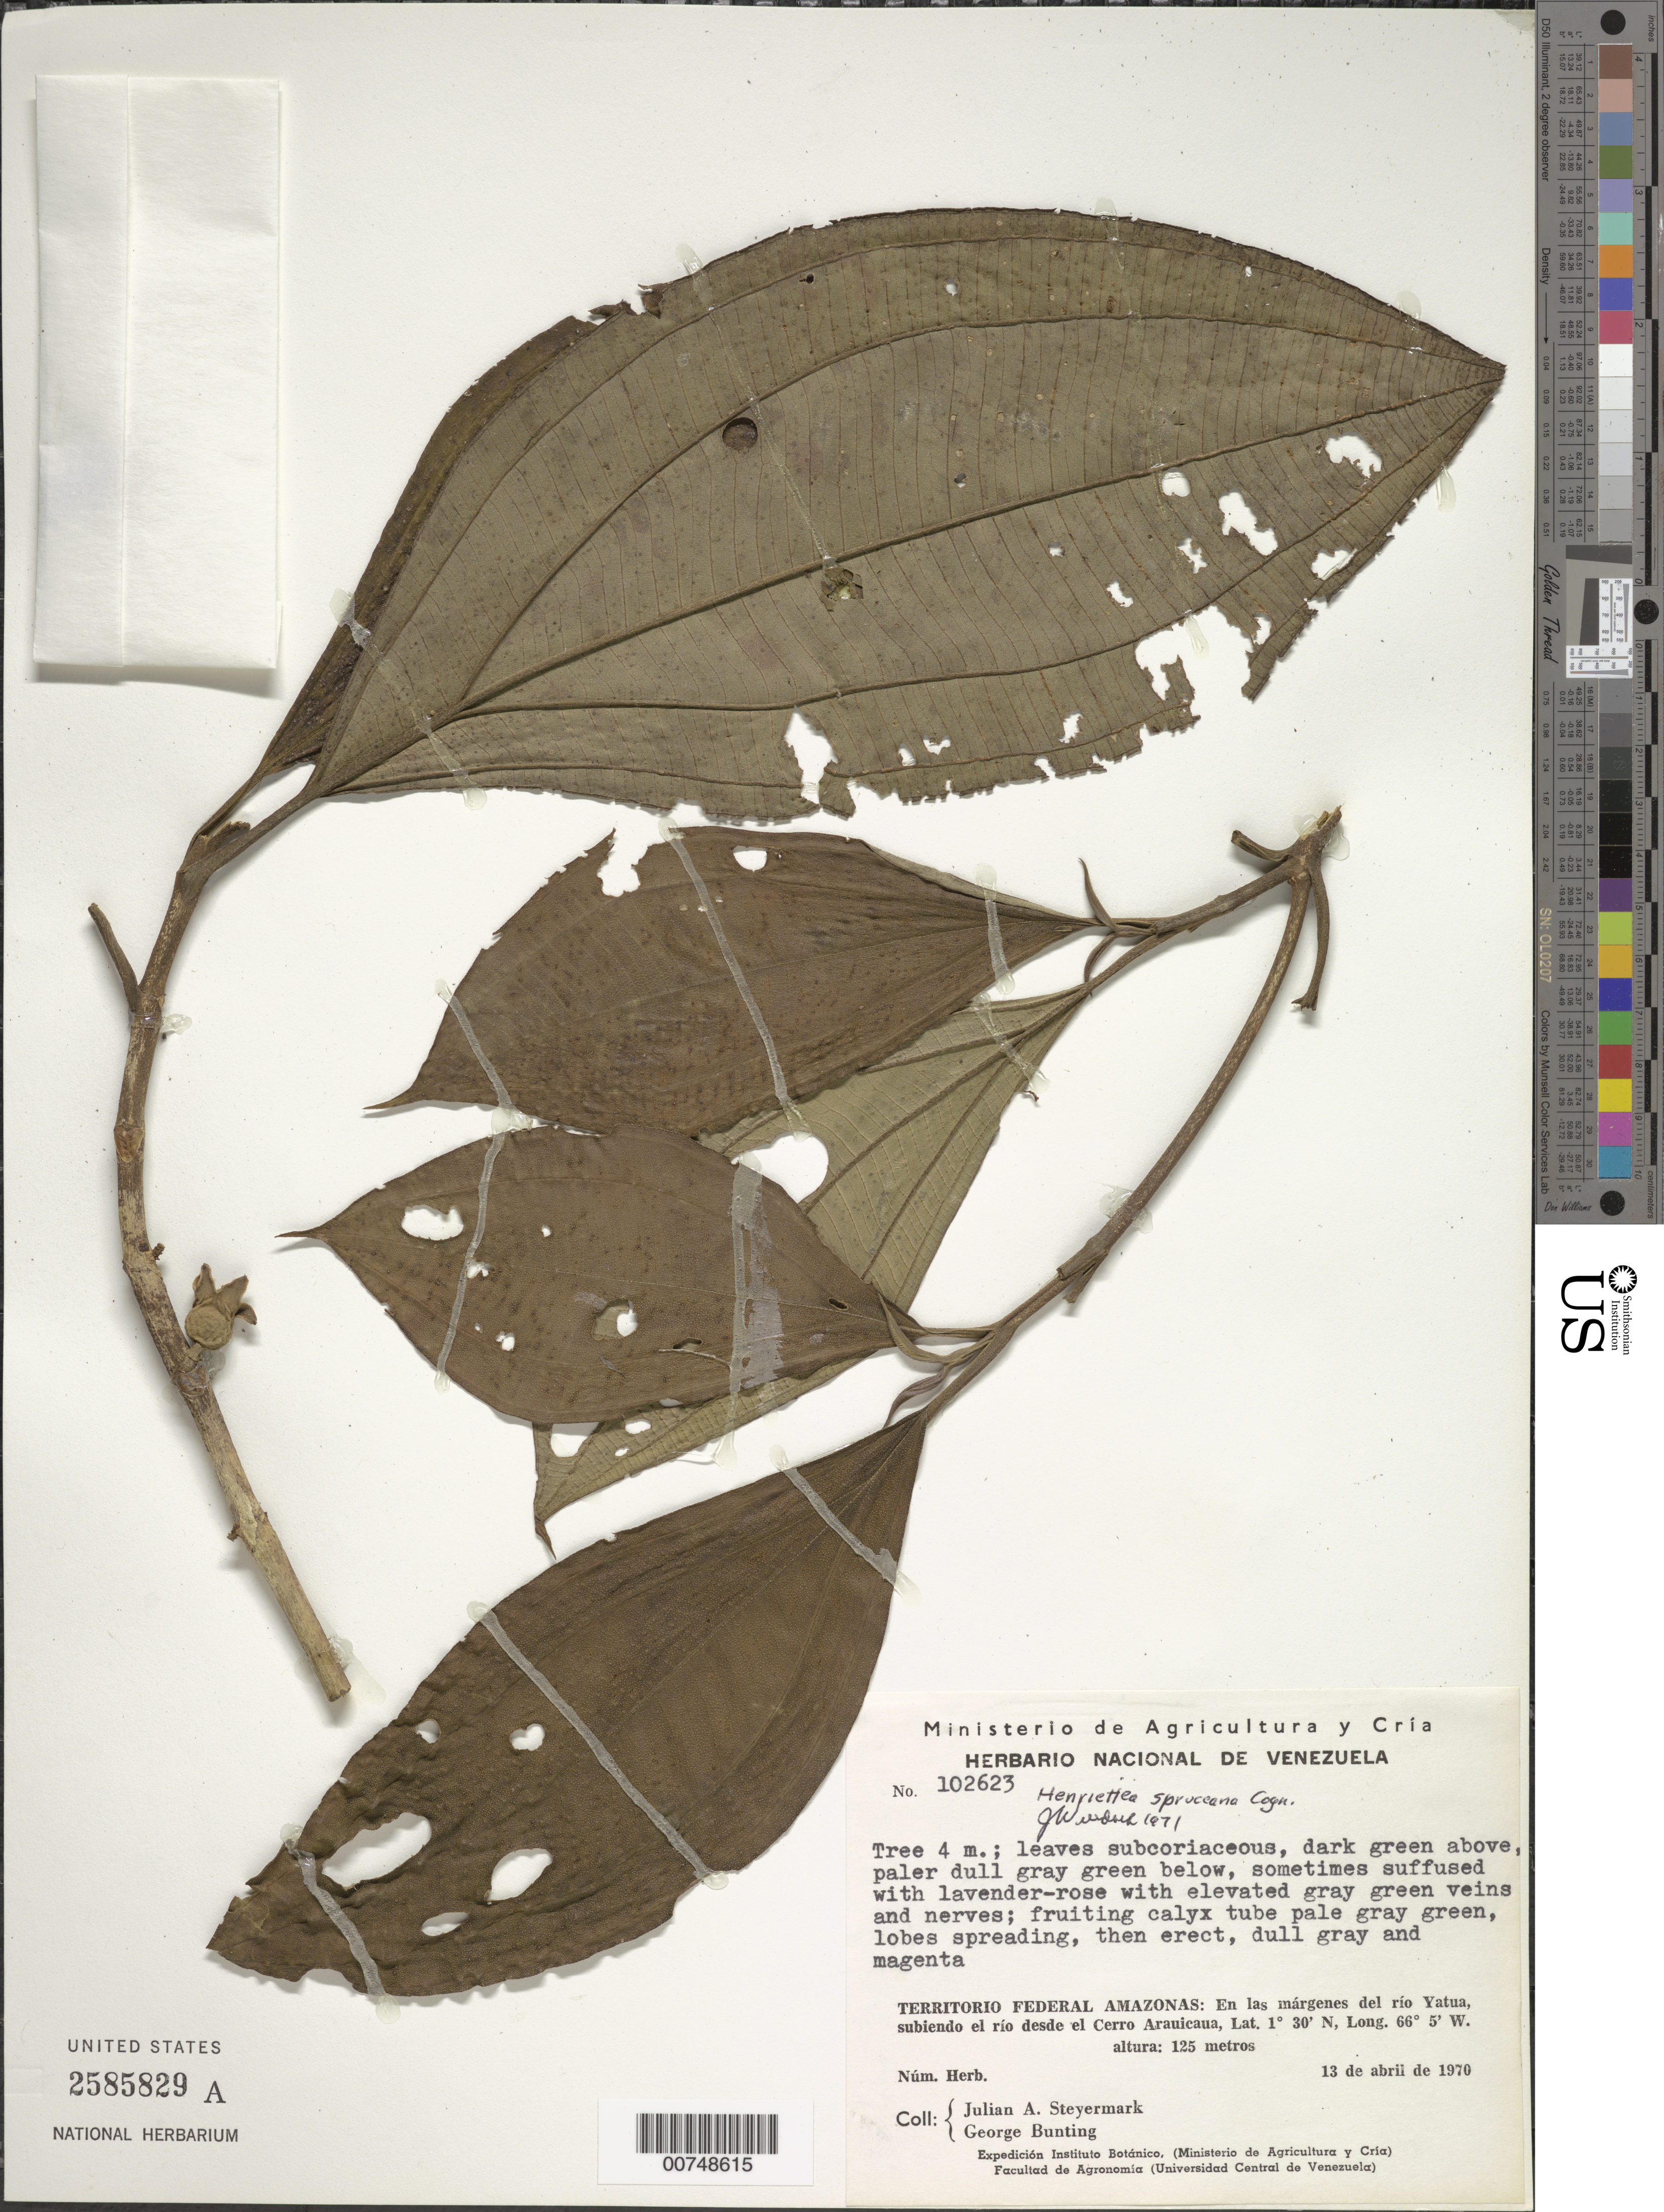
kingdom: Plantae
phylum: Tracheophyta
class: Magnoliopsida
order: Myrtales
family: Melastomataceae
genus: Henriettea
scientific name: Henriettea spruceana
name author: Cogn.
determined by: Wurdack, John J., (US), US (UNITED STATES)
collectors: J. Steyermark & G. S. Bunting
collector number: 102623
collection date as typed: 13-Apr-70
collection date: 1970-04-13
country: Venezuela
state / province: Amazonas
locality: Rió Yatua, subiendo el río desde el Cerro Arauicaua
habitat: River edge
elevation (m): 125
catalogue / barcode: US 2585829A